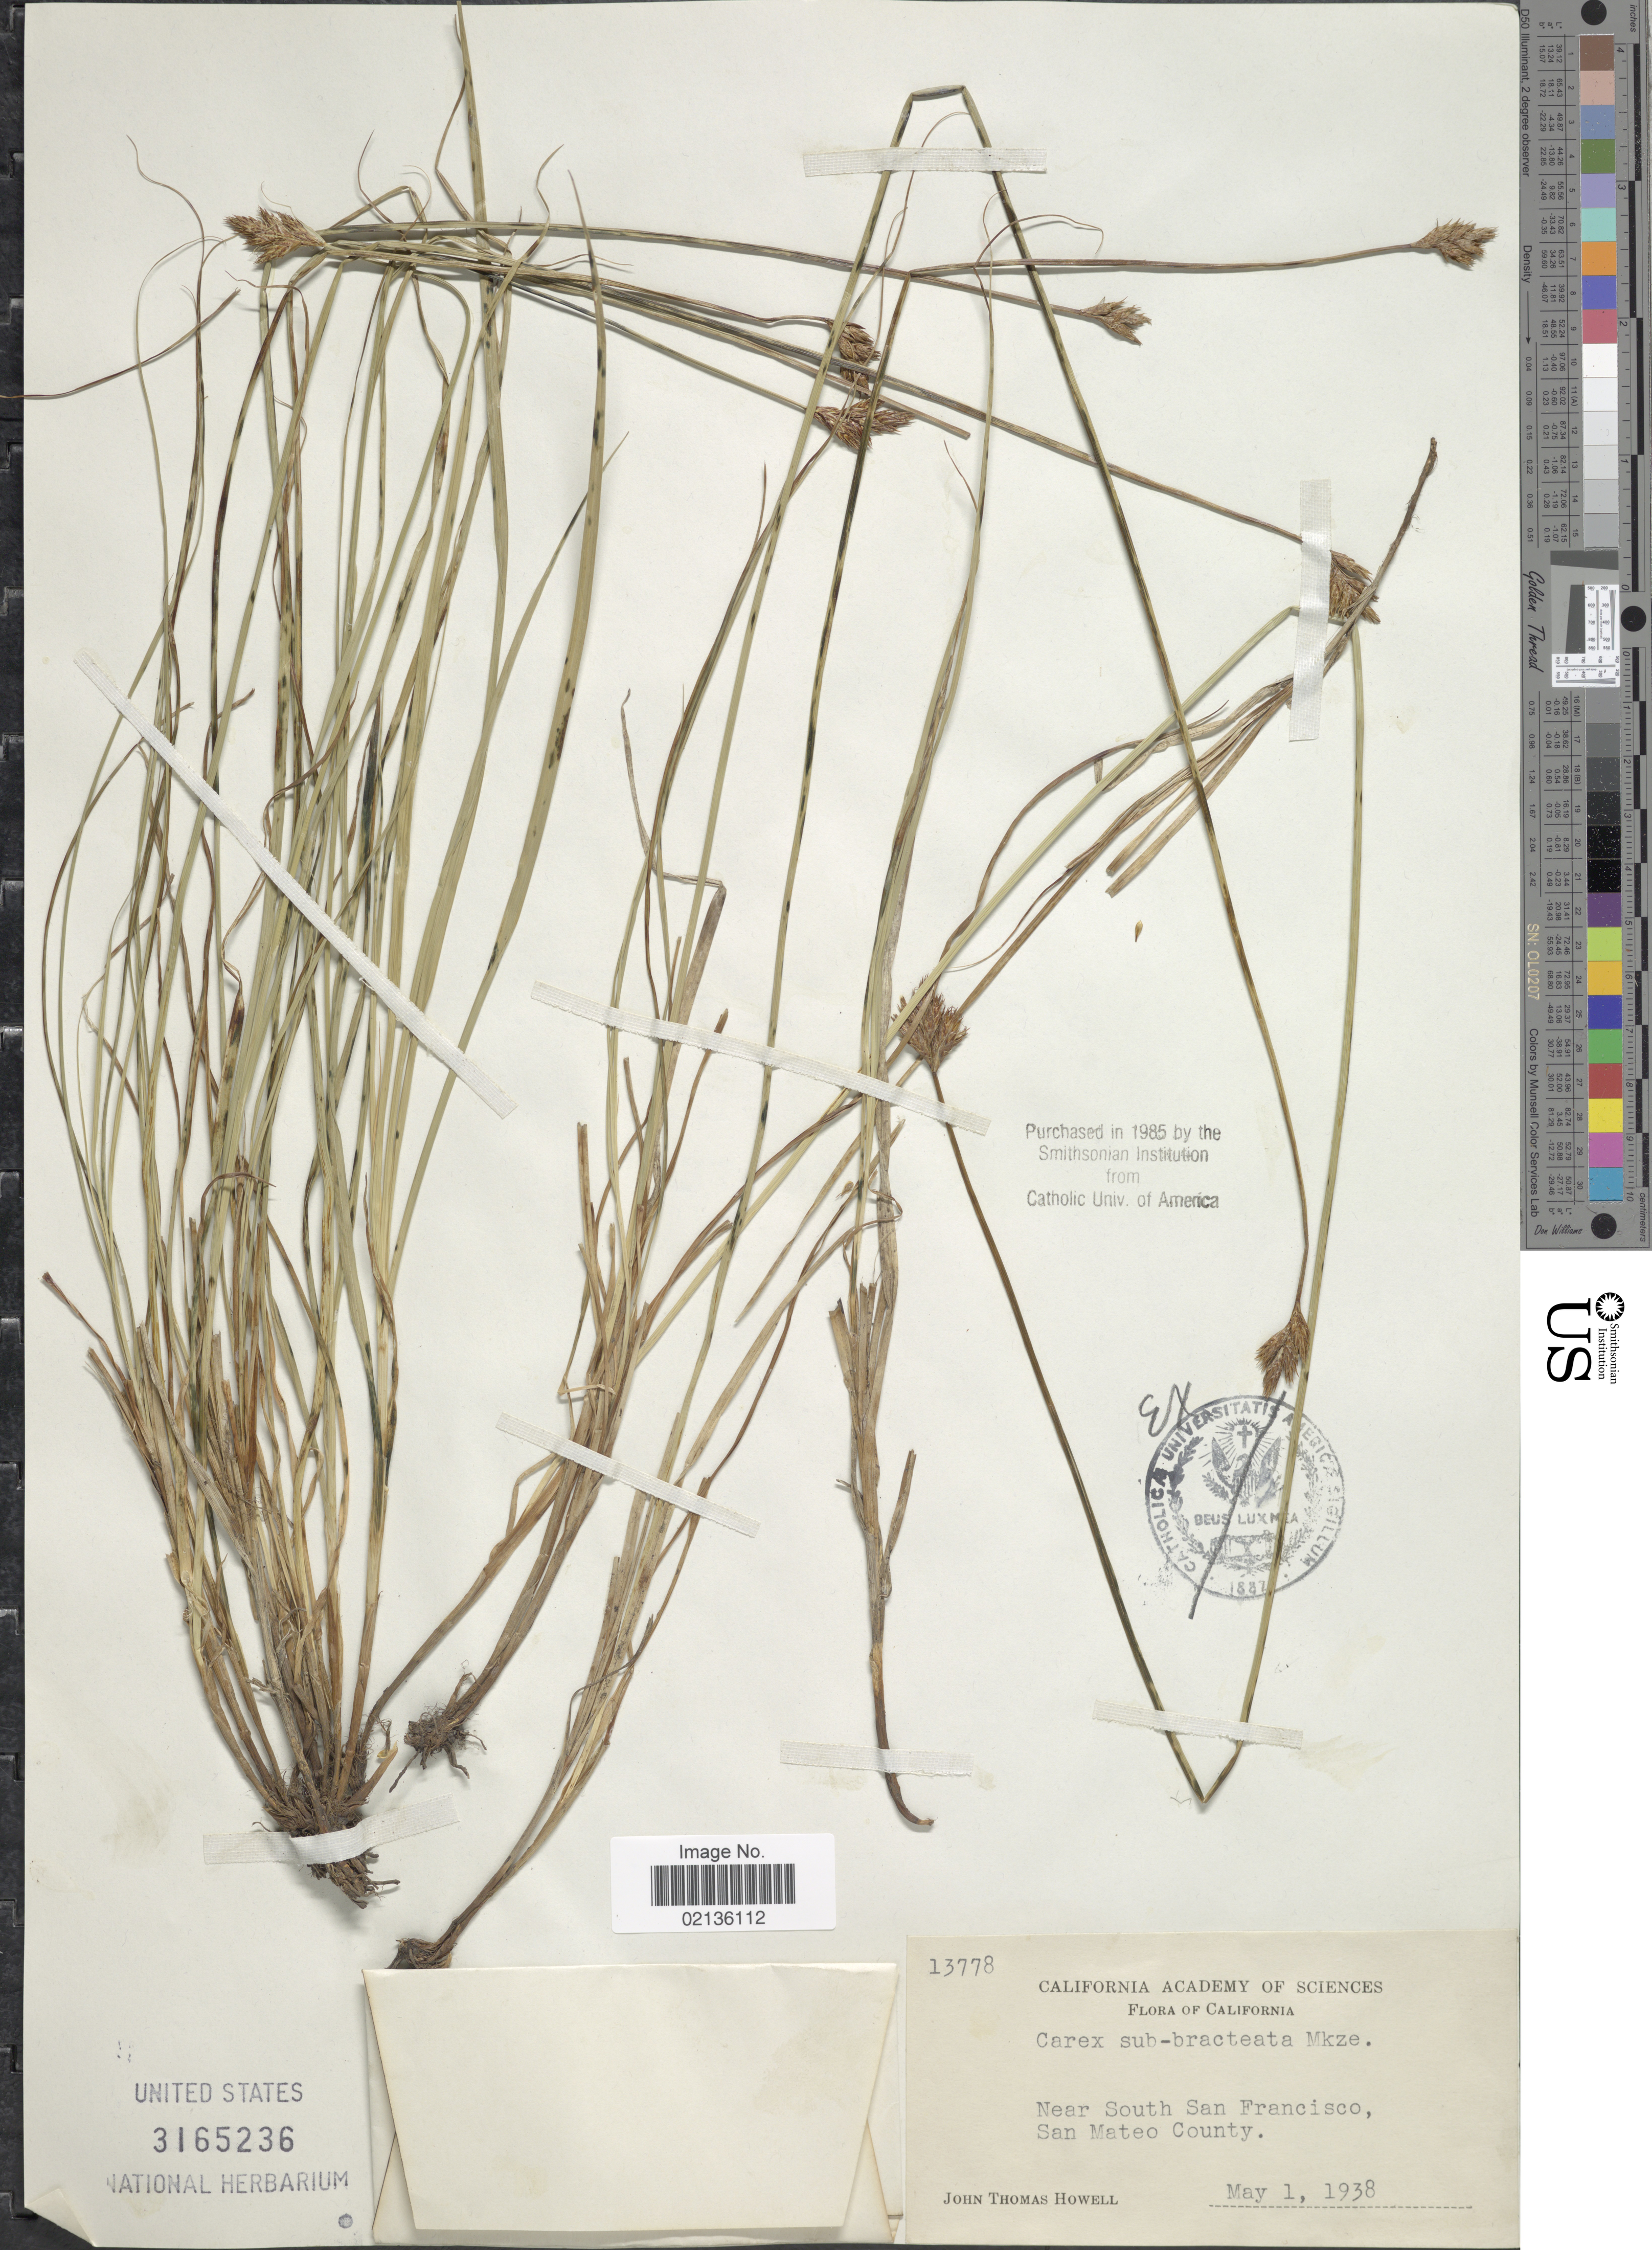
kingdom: Plantae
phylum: Tracheophyta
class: Liliopsida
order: Poales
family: Cyperaceae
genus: Carex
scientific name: Carex subbracteata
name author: Mack.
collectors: J. T. Howell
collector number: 13778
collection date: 1938-05-01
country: United States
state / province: California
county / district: San Mateo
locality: Near South San Francisco, San Mateo County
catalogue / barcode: US 315236